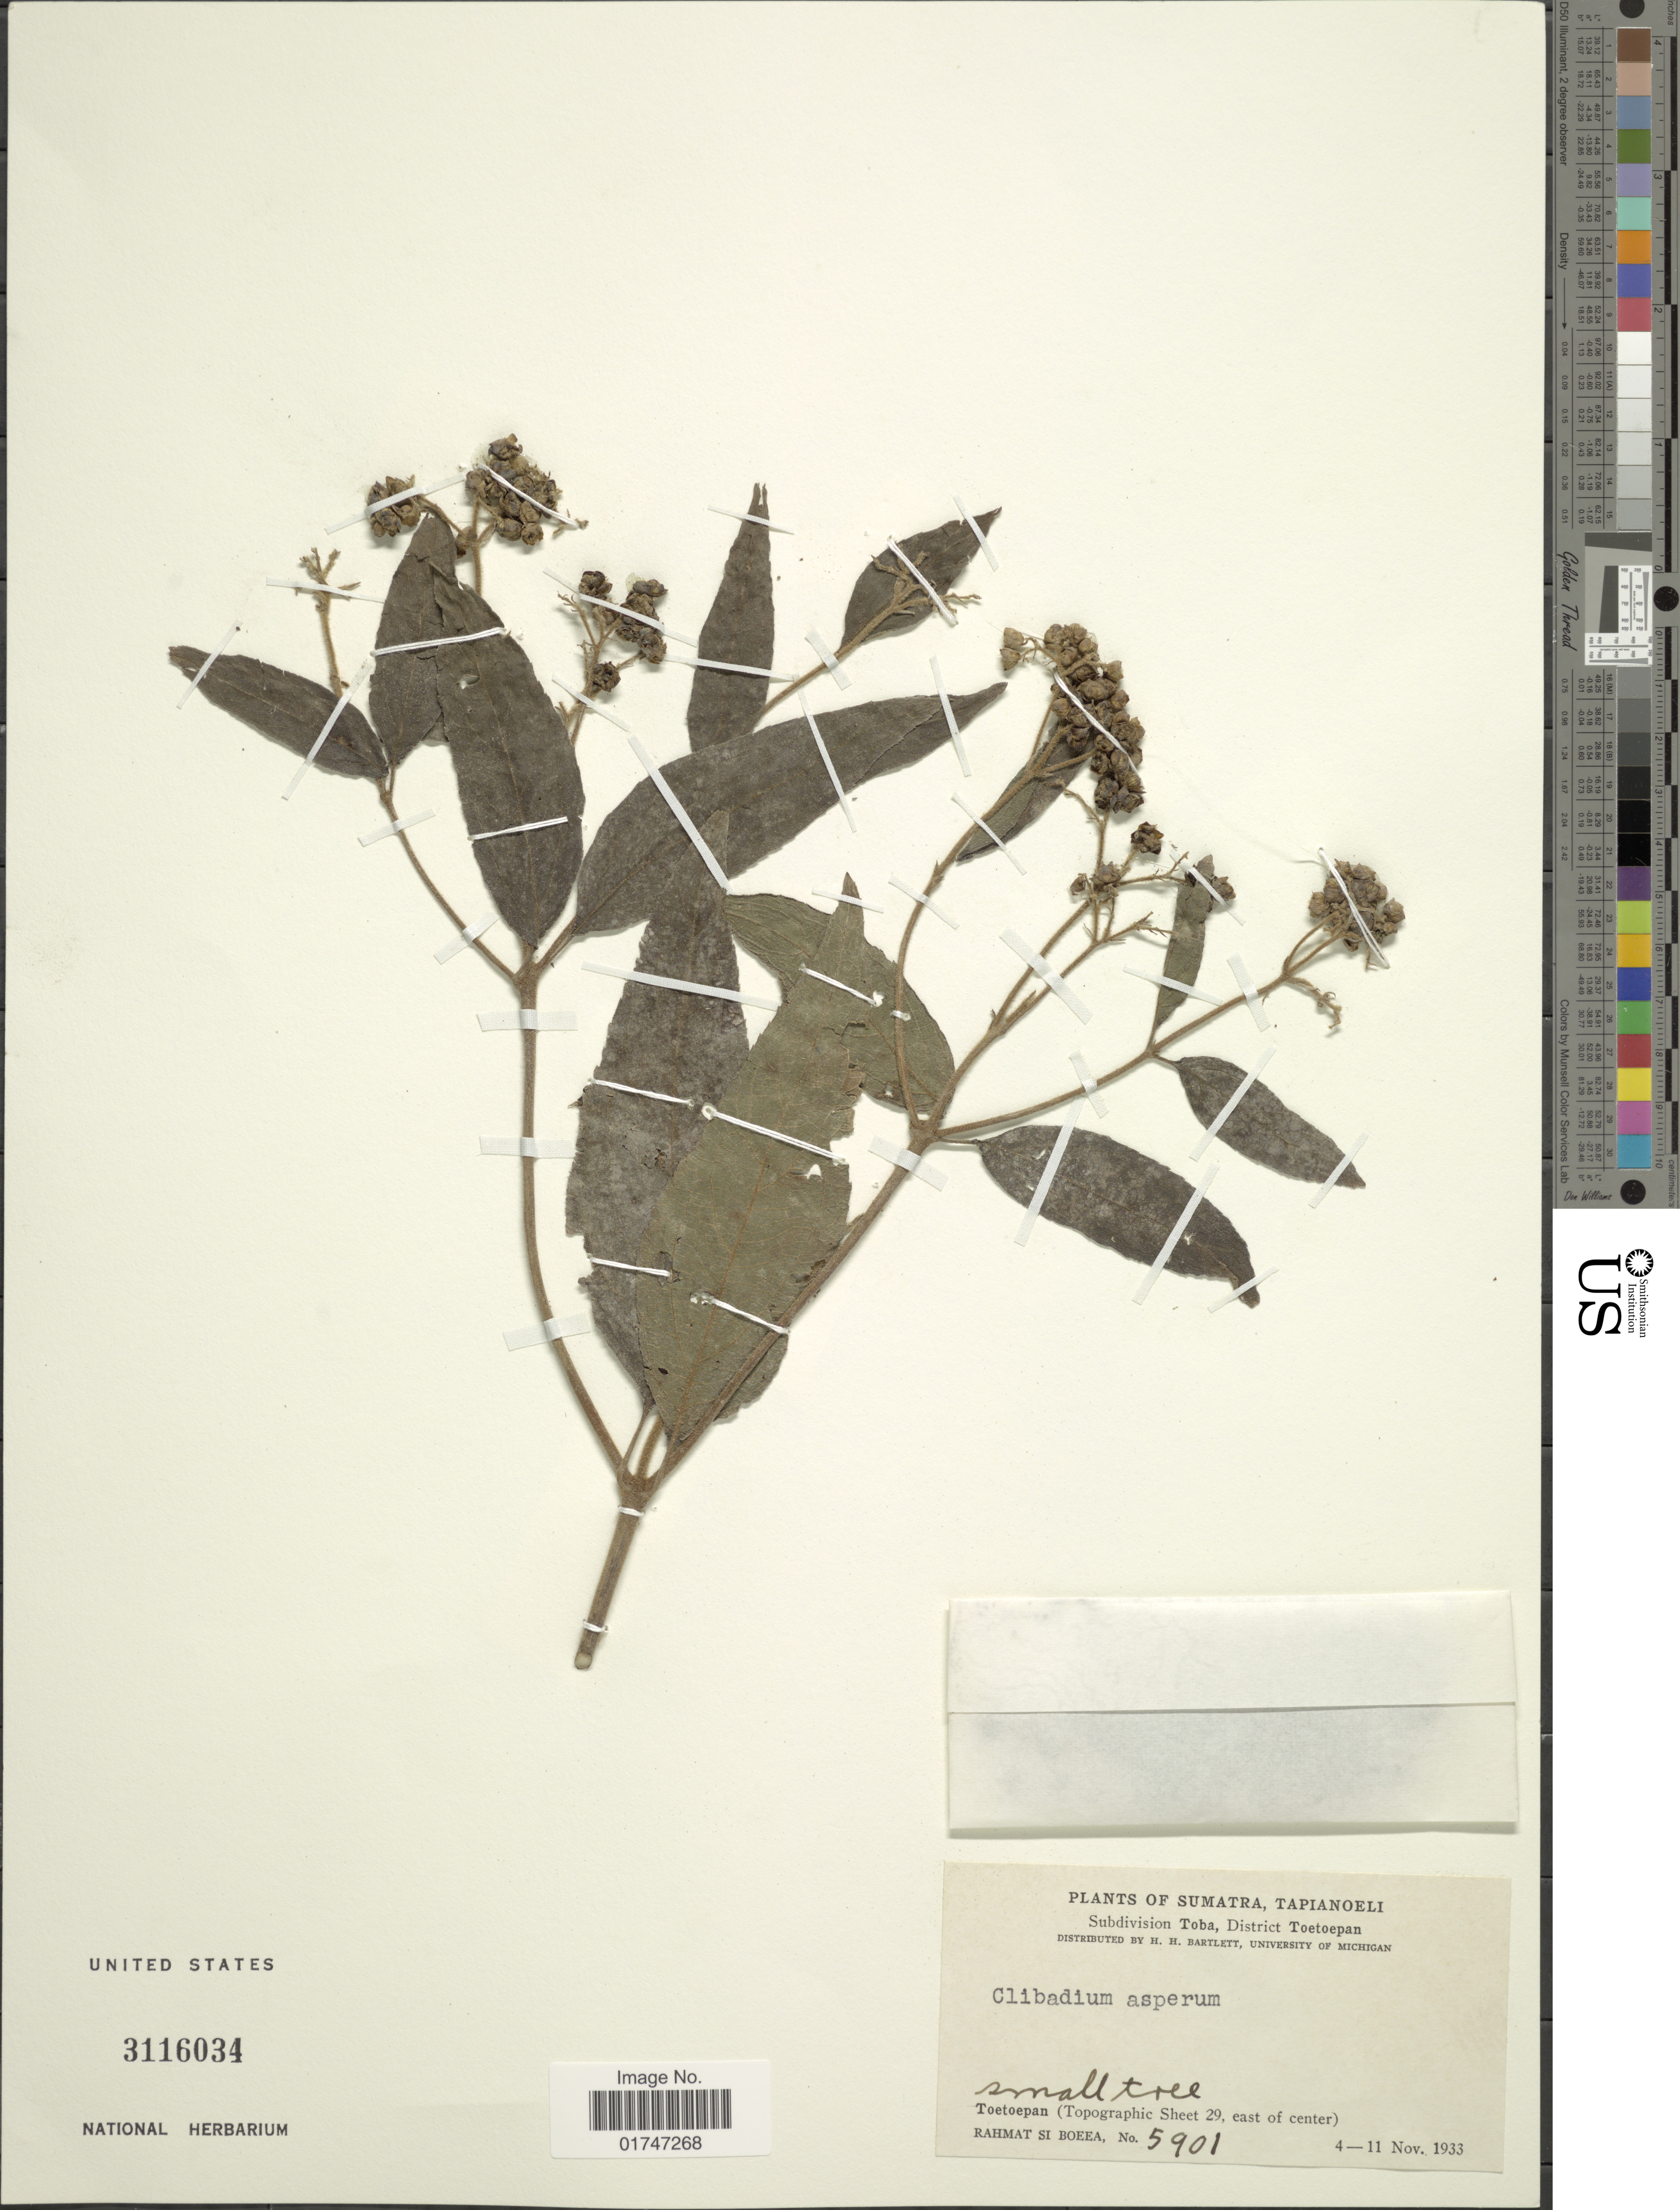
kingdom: Plantae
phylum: Tracheophyta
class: Magnoliopsida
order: Asterales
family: Asteraceae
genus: Clibadium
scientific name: Clibadium surinamense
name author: L.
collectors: Rahmat Si Boeea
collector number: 5901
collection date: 1933-11-04/1933-11-11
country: Indonesia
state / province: Sumatra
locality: Sumatra, Tapianoeli. Subdivision Toba, District Toetoepan. Toetoepan (Topographic Sheet 29, east of center)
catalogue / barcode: US 3116034